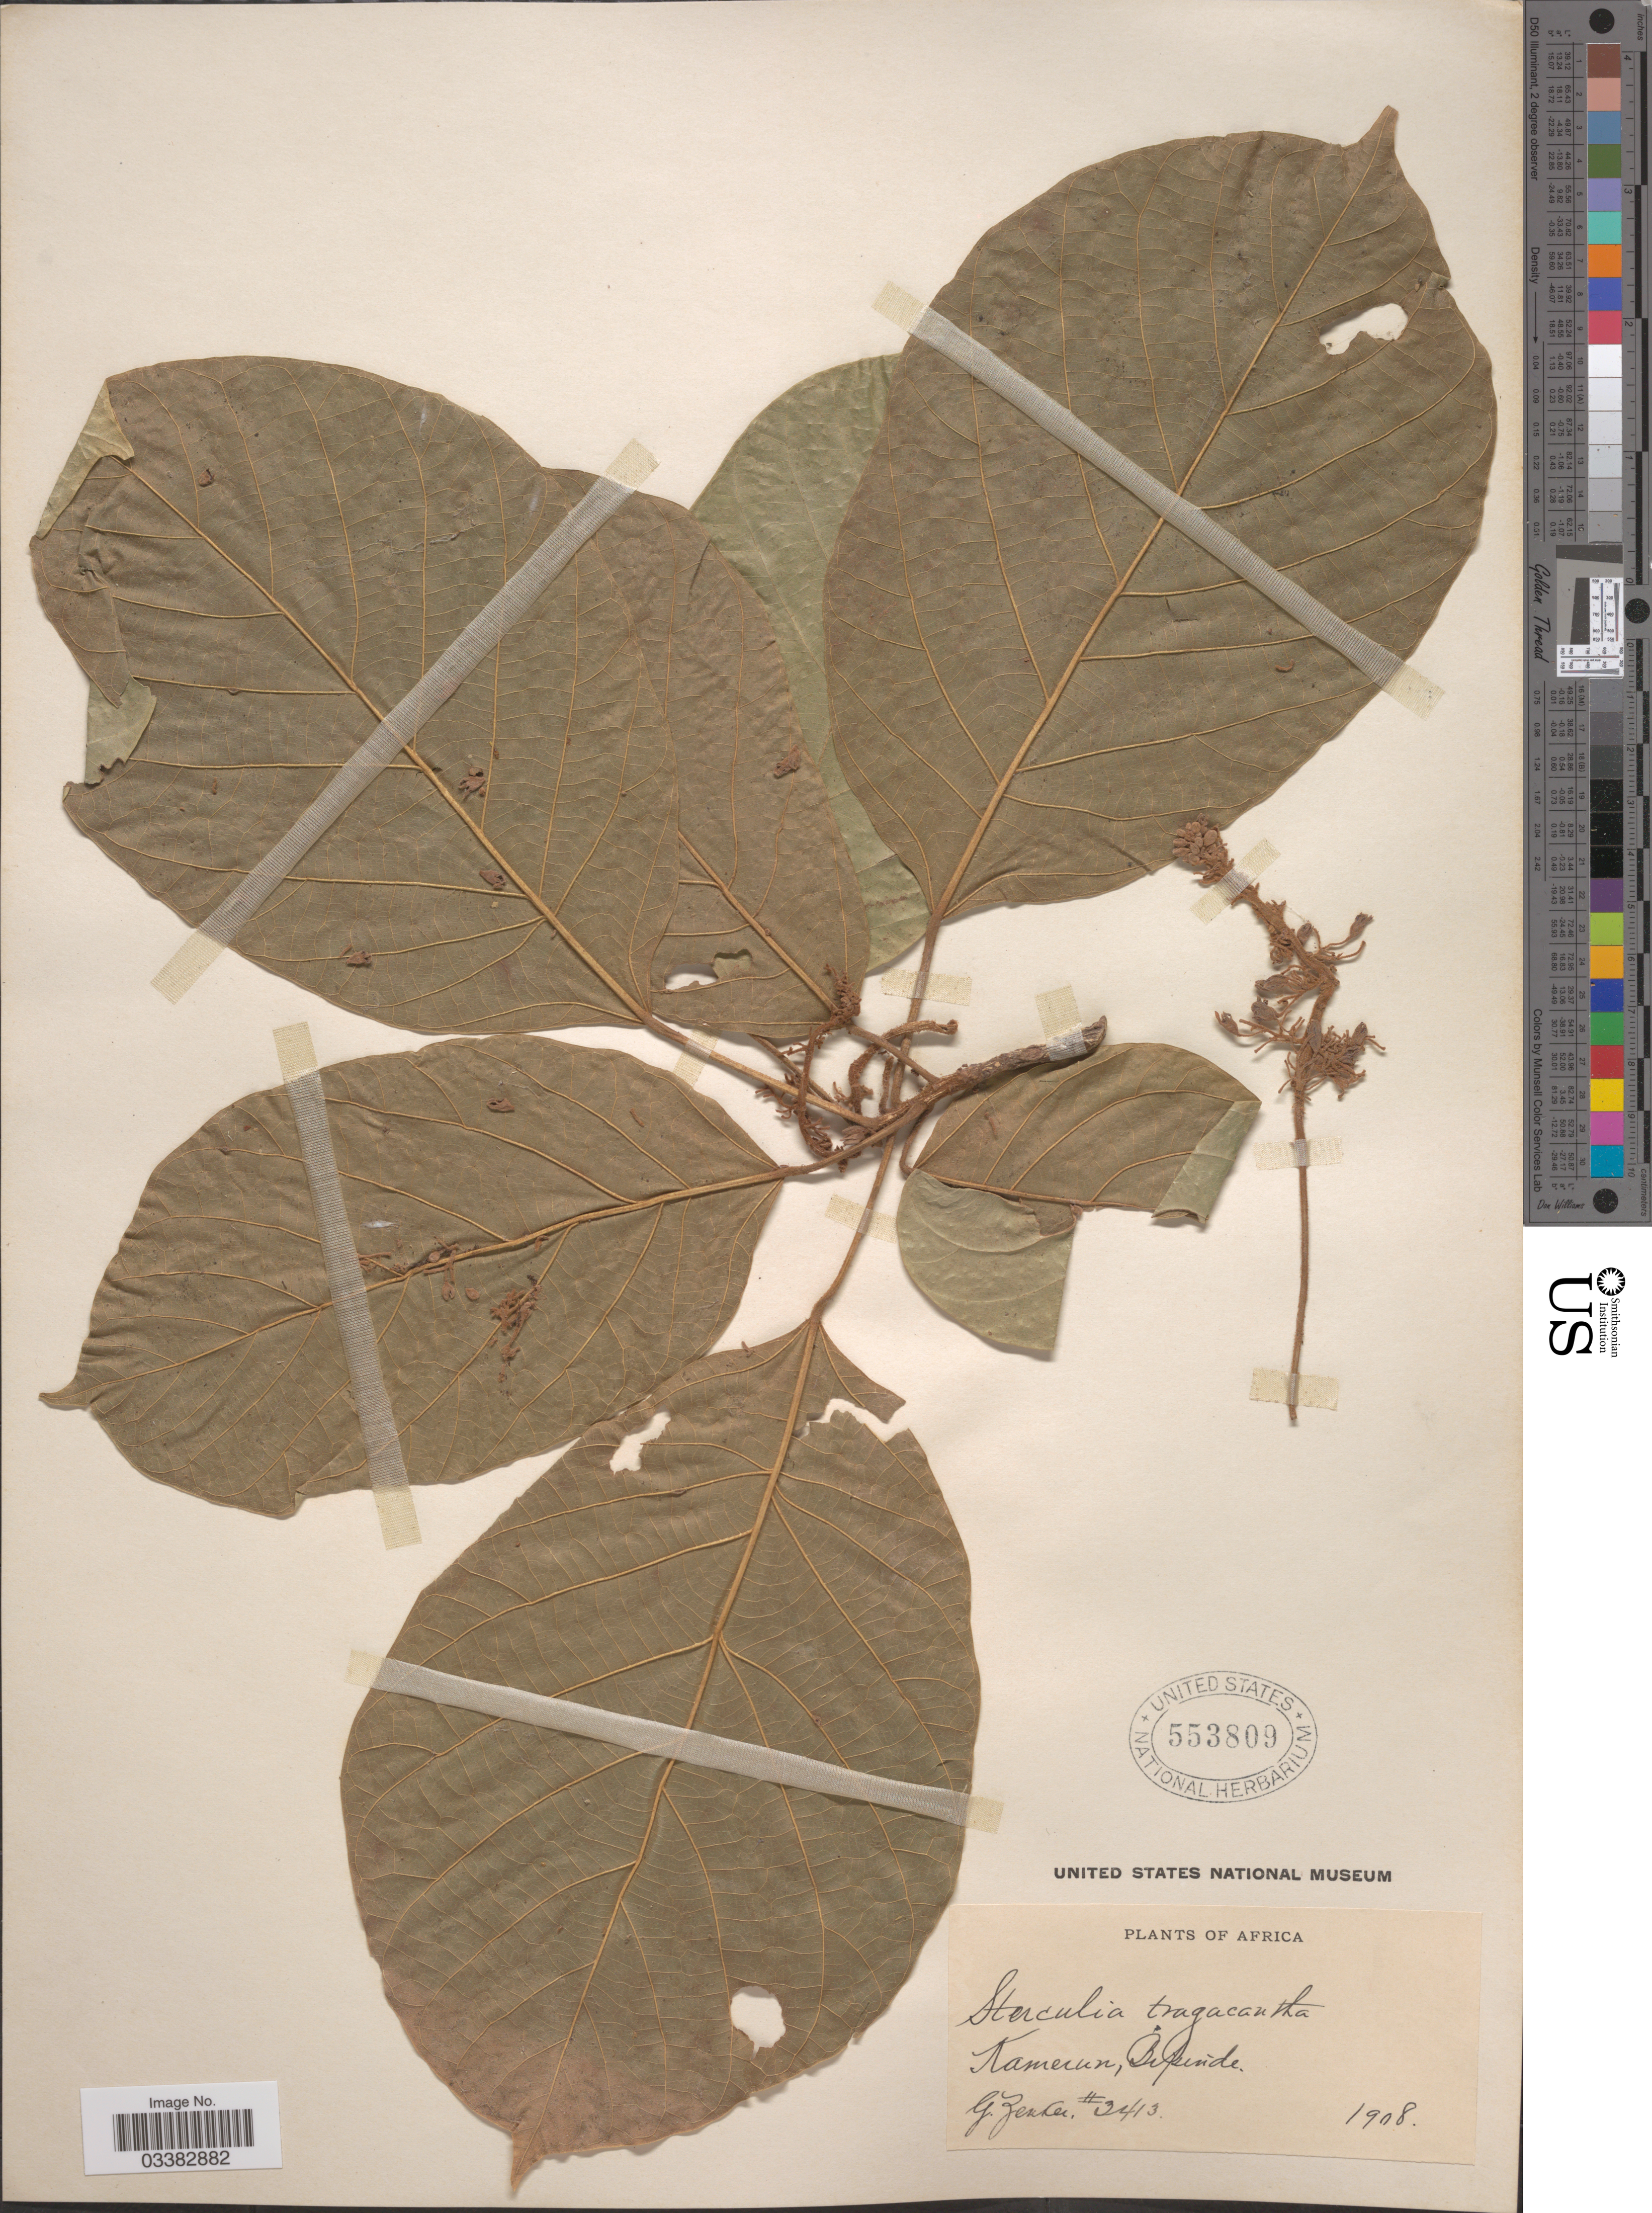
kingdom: Plantae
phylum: Tracheophyta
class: Magnoliopsida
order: Malvales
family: Malvaceae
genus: Sterculia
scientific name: Sterculia tragacantha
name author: Lindl.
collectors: G. A. Zenker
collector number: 3413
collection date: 1908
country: Cameroon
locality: Bipindi.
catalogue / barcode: US 553809